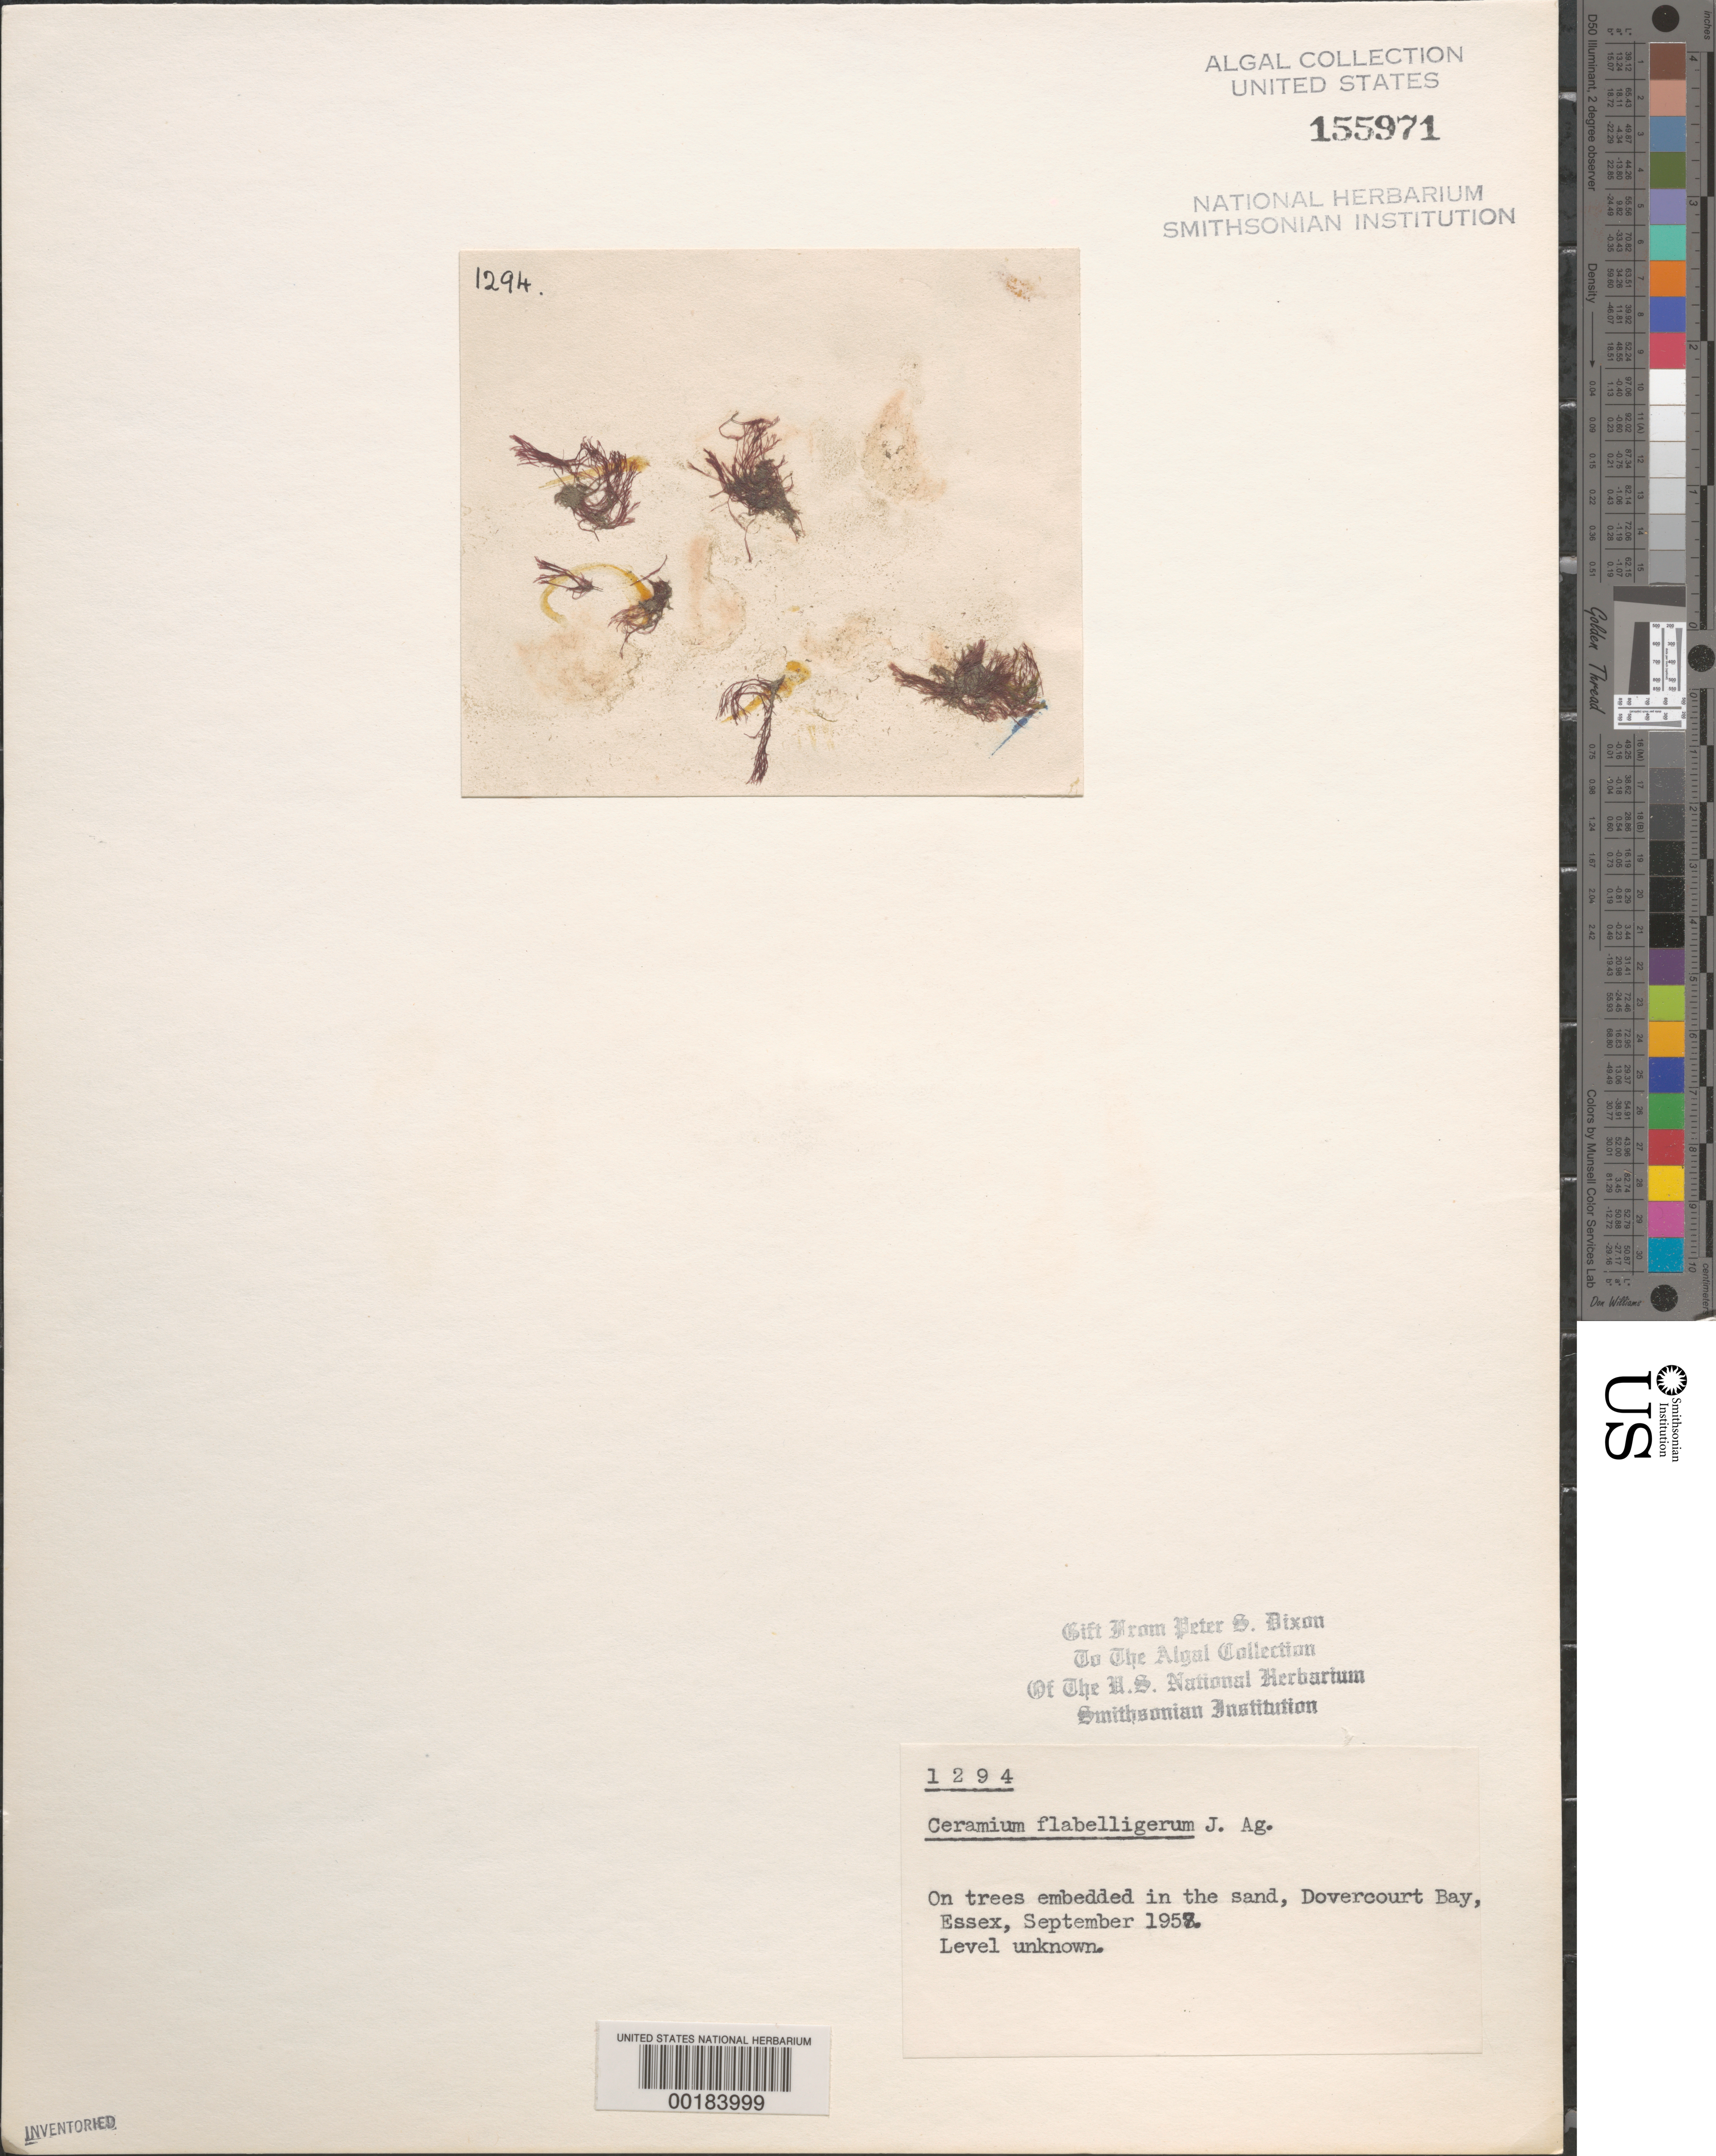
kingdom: Plantae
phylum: Rhodophyta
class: Florideophyceae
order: Ceramiales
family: Ceramiaceae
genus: Ceramium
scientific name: Ceramium gaditanum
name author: (Clemente) Cremades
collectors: P. S. Dixon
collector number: PSD 1294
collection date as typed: Sep 1957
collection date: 1957-09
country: United Kingdom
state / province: England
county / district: Essex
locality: Dovercourt Bay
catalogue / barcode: US 155971